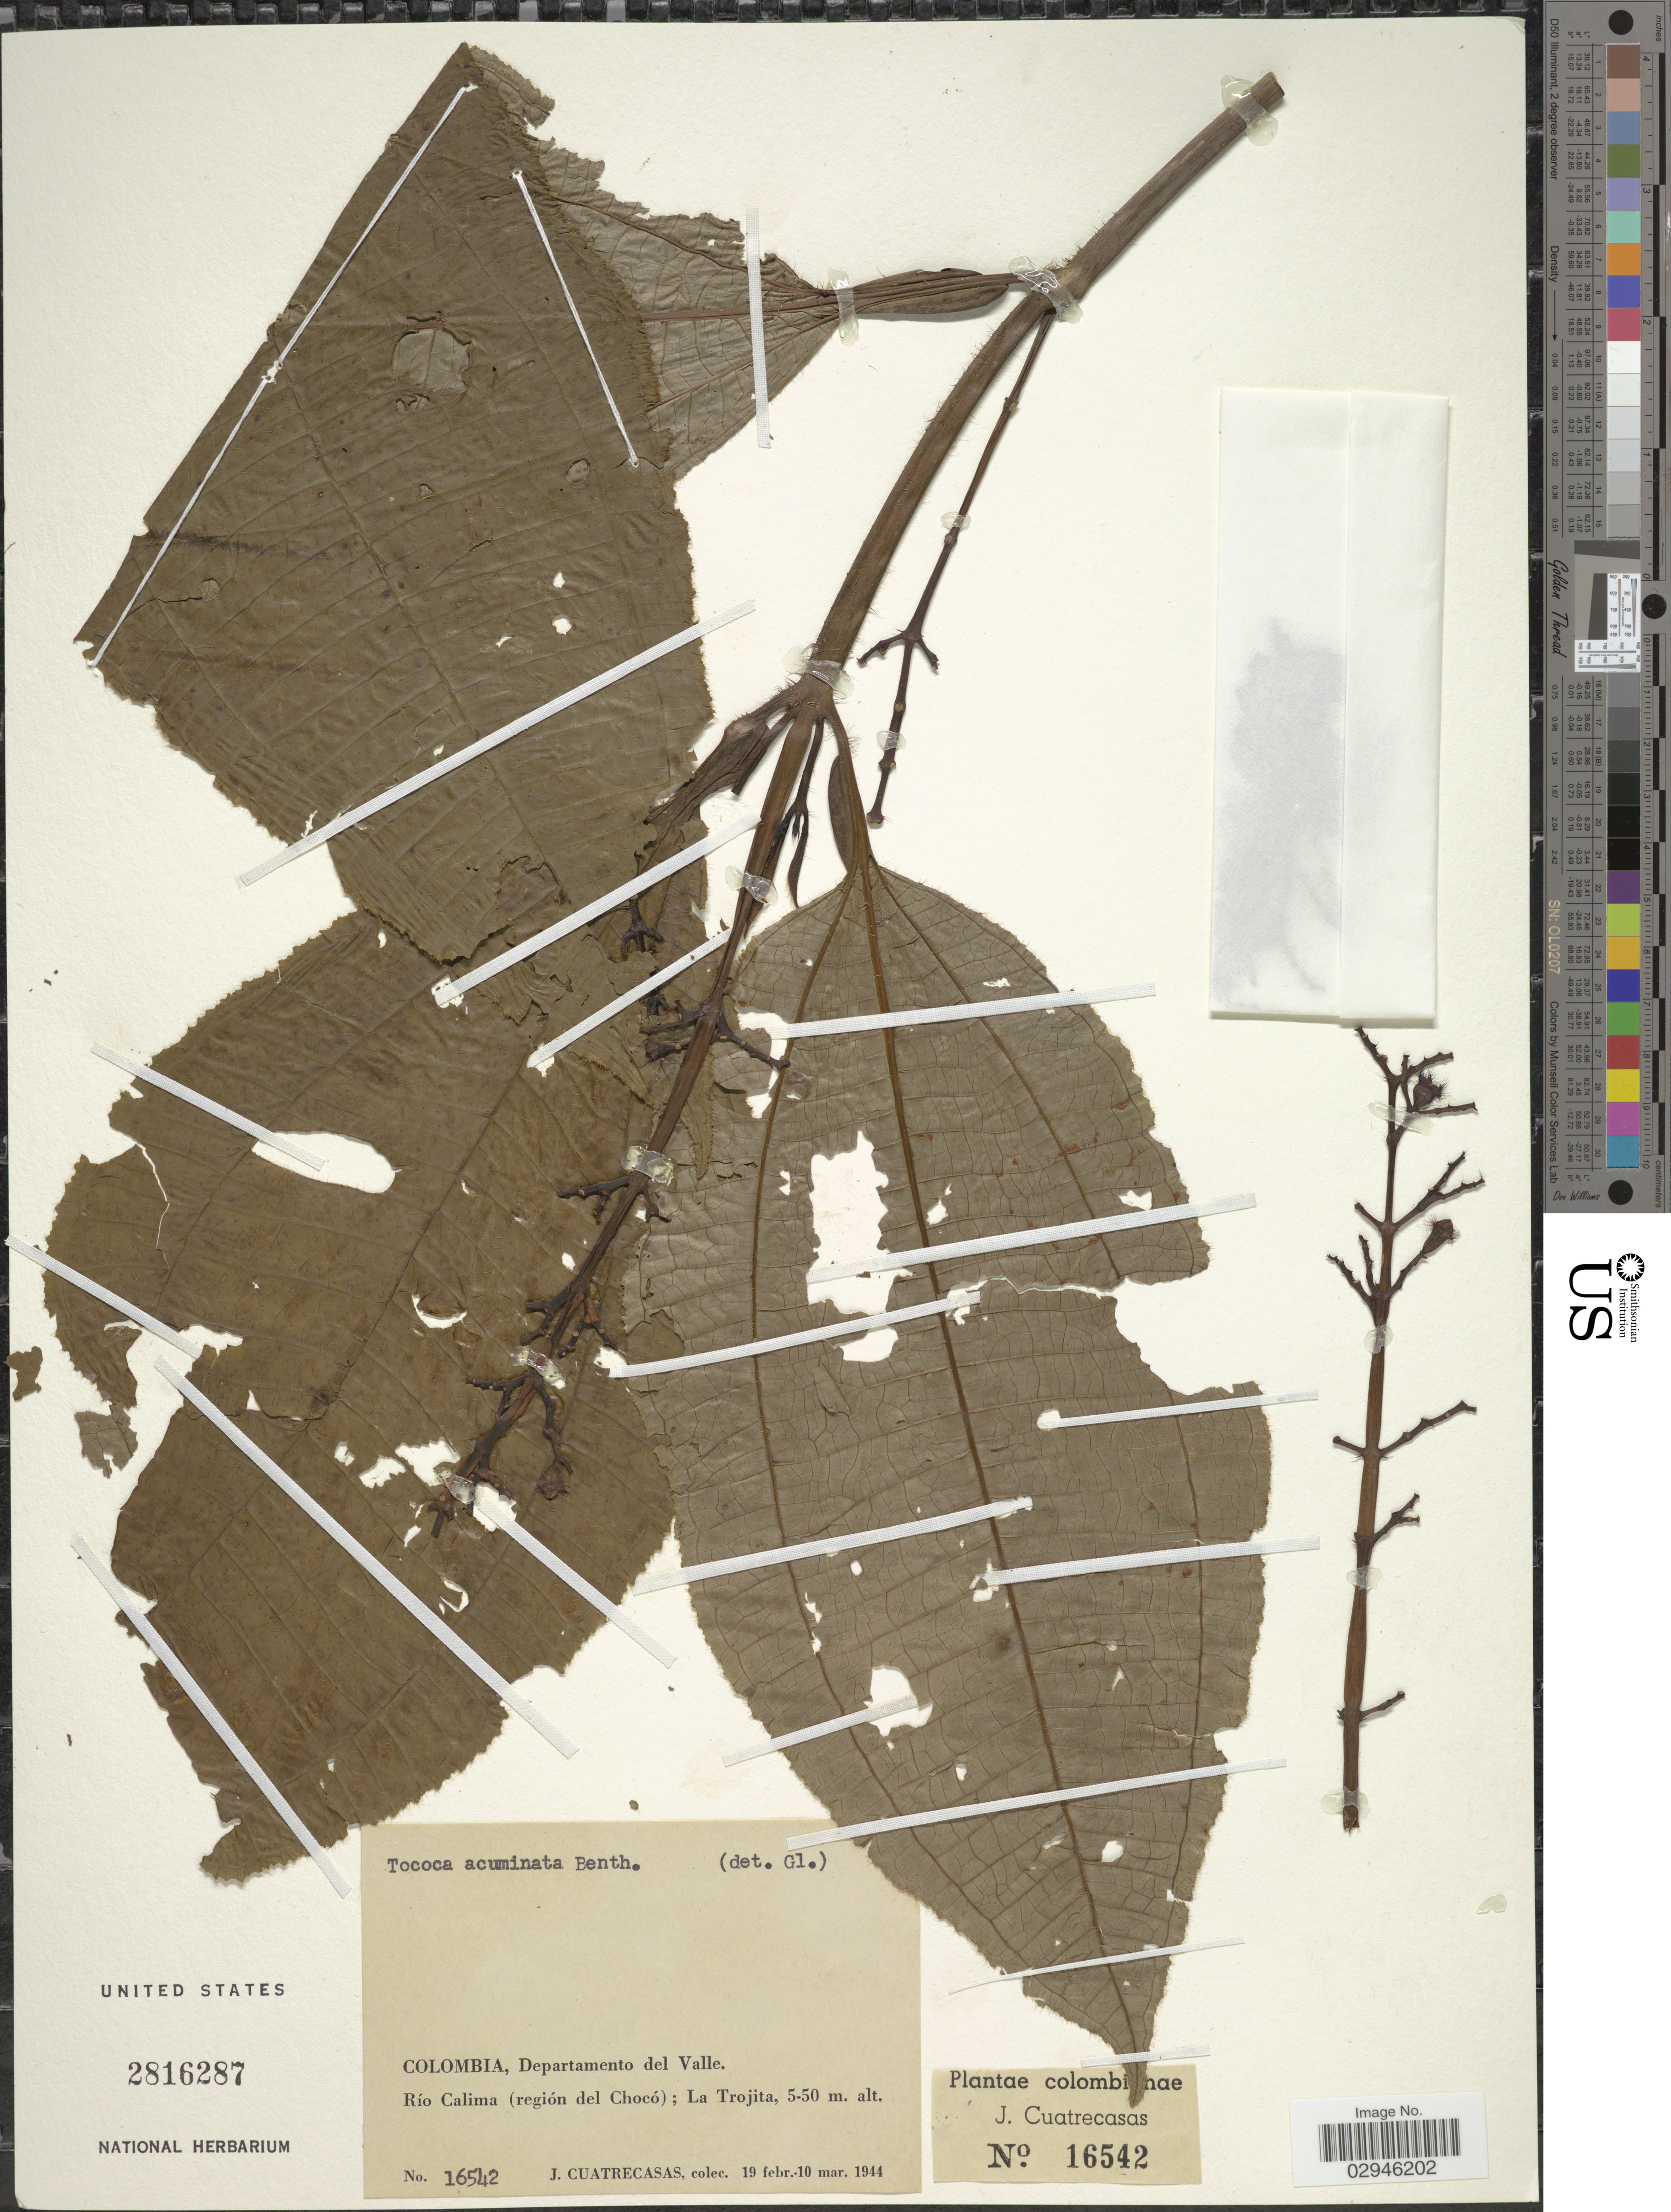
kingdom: Plantae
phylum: Tracheophyta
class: Magnoliopsida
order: Myrtales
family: Melastomataceae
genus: Tococa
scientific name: Tococa acuminata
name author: Benth.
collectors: J. Cuatrecasas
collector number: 16542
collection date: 1944-02-19/1944-03-10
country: Colombia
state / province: Valle del Cauca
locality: Departamento del Valle. Río Calima (región del Chocó); La Trojita.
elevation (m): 5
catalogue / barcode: US 2816287